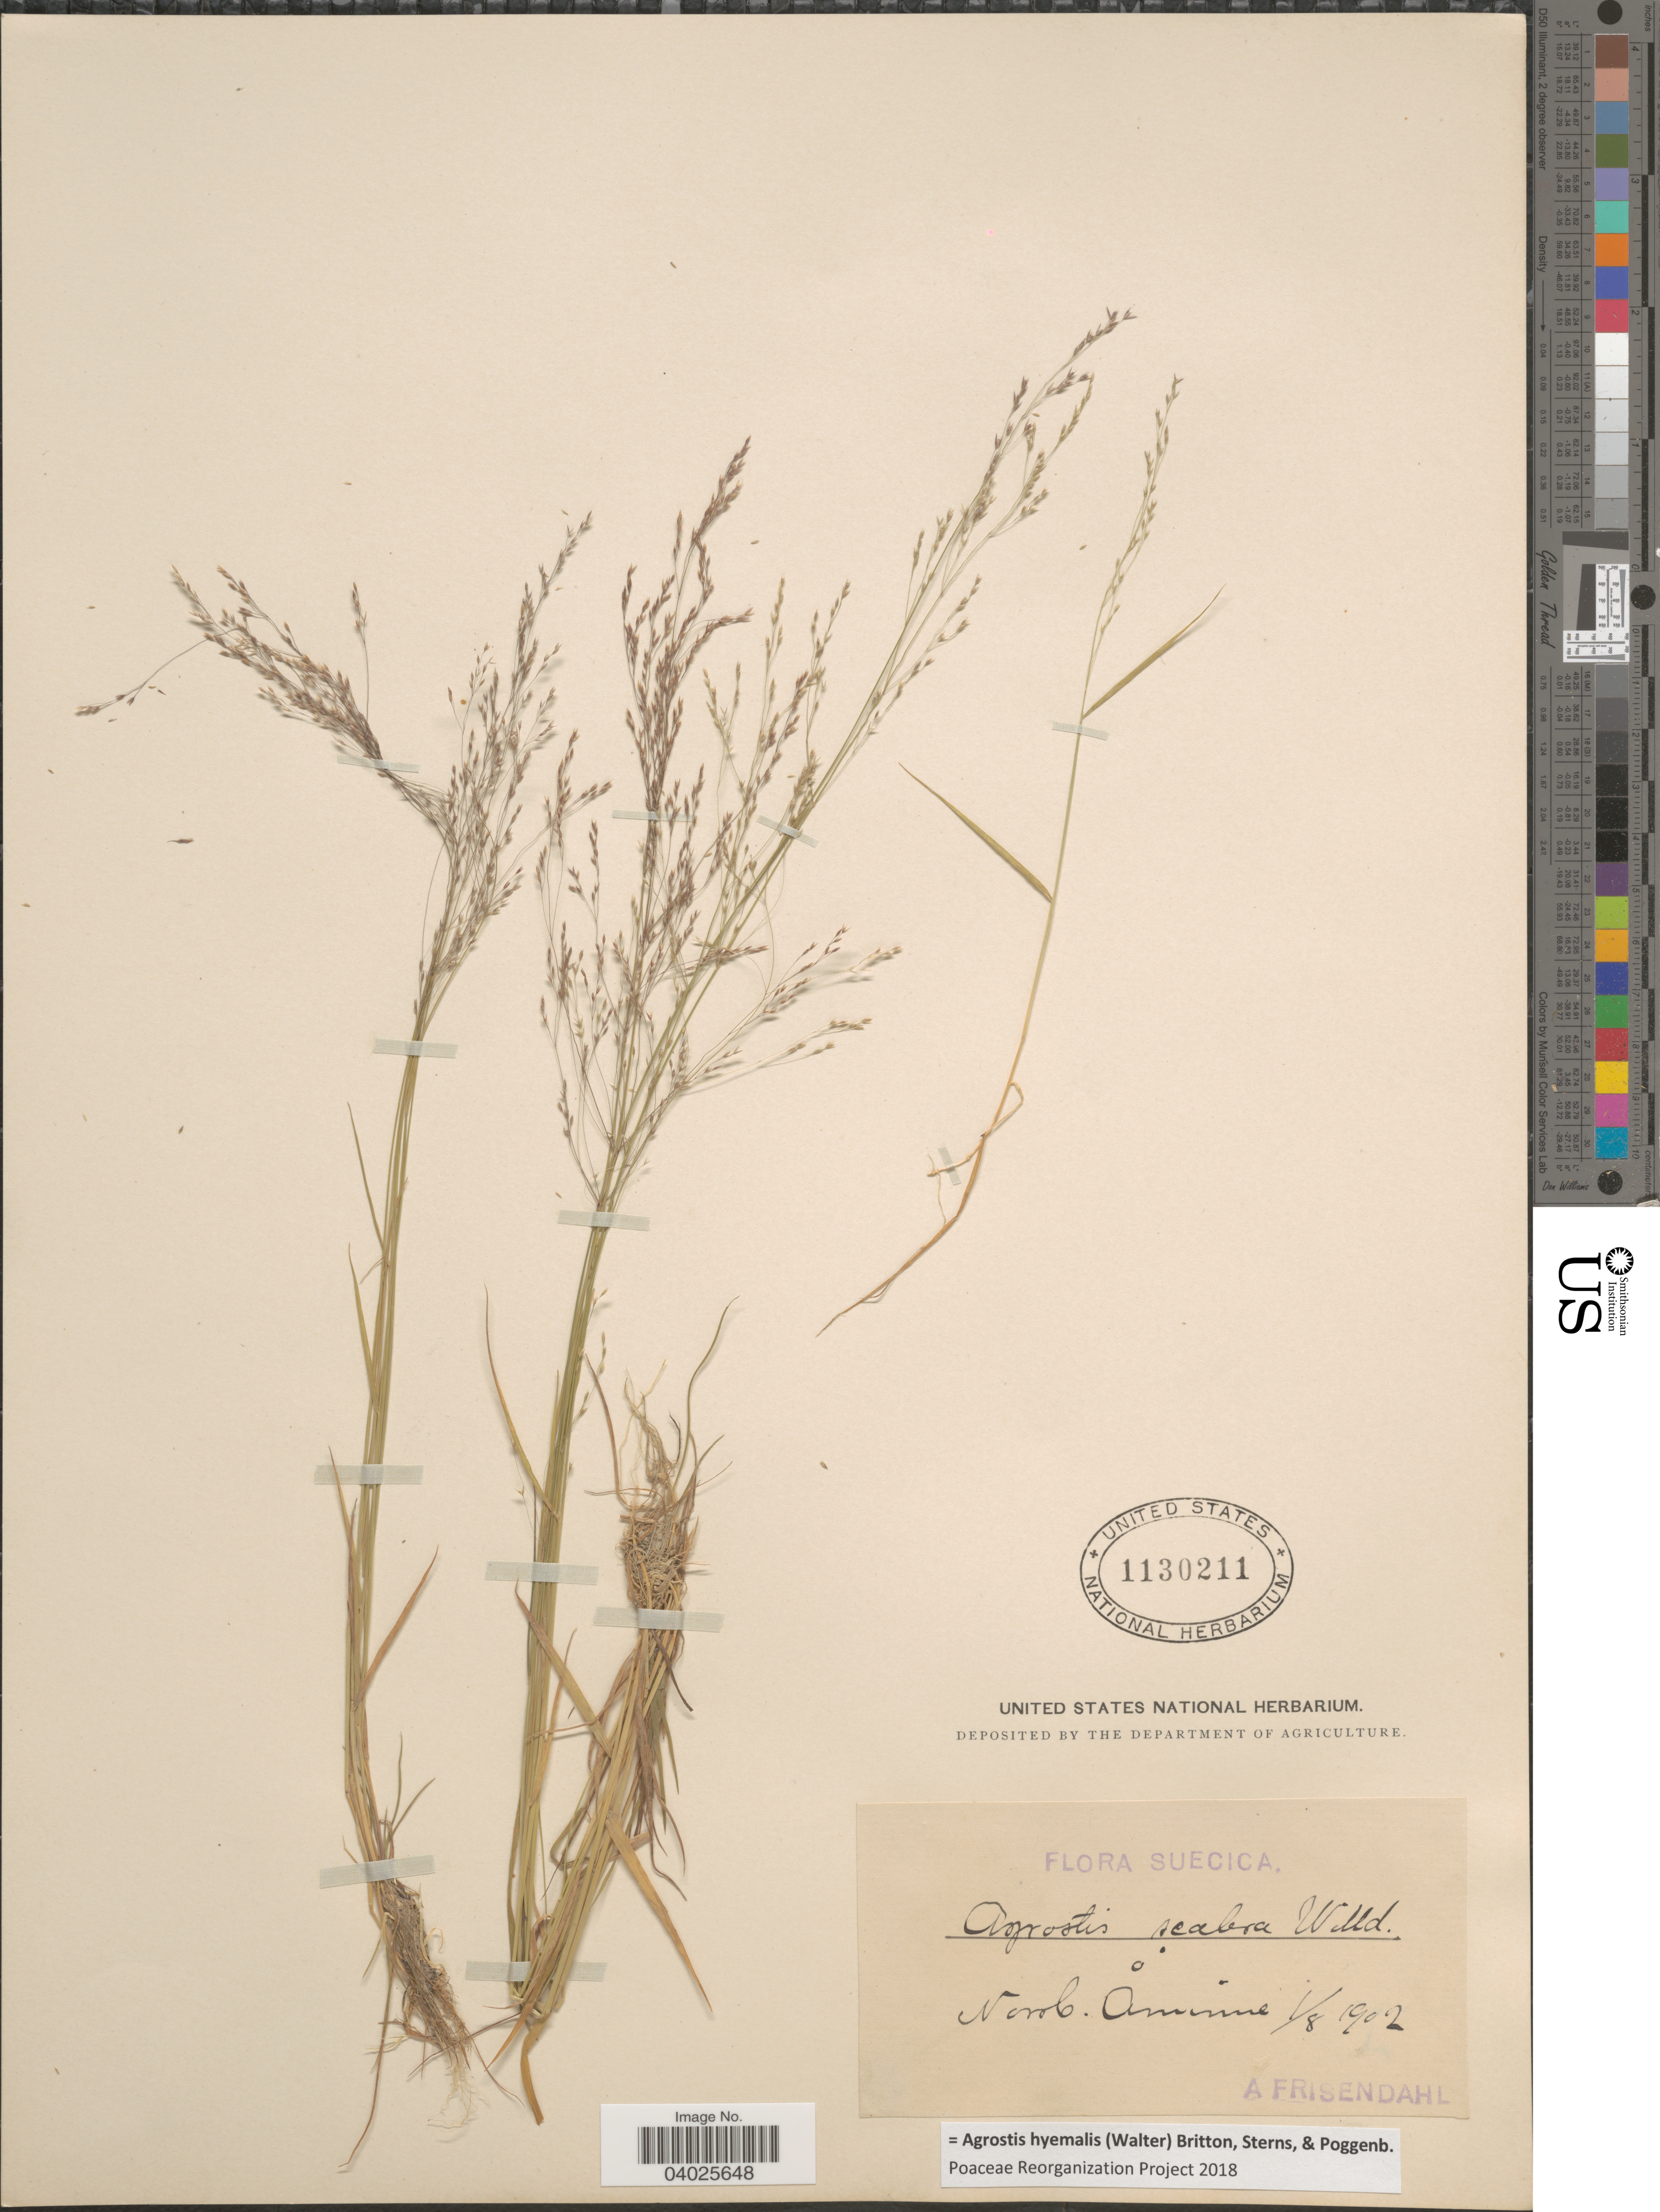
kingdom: Plantae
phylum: Tracheophyta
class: Liliopsida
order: Poales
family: Poaceae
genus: Agrostis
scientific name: Agrostis hyemalis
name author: (Walter) Britton et al.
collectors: A. Frisendahl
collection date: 1902-08-01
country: Sweden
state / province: Norrbotten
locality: Suecica. Norrb. Åminne.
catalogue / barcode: US 1130211